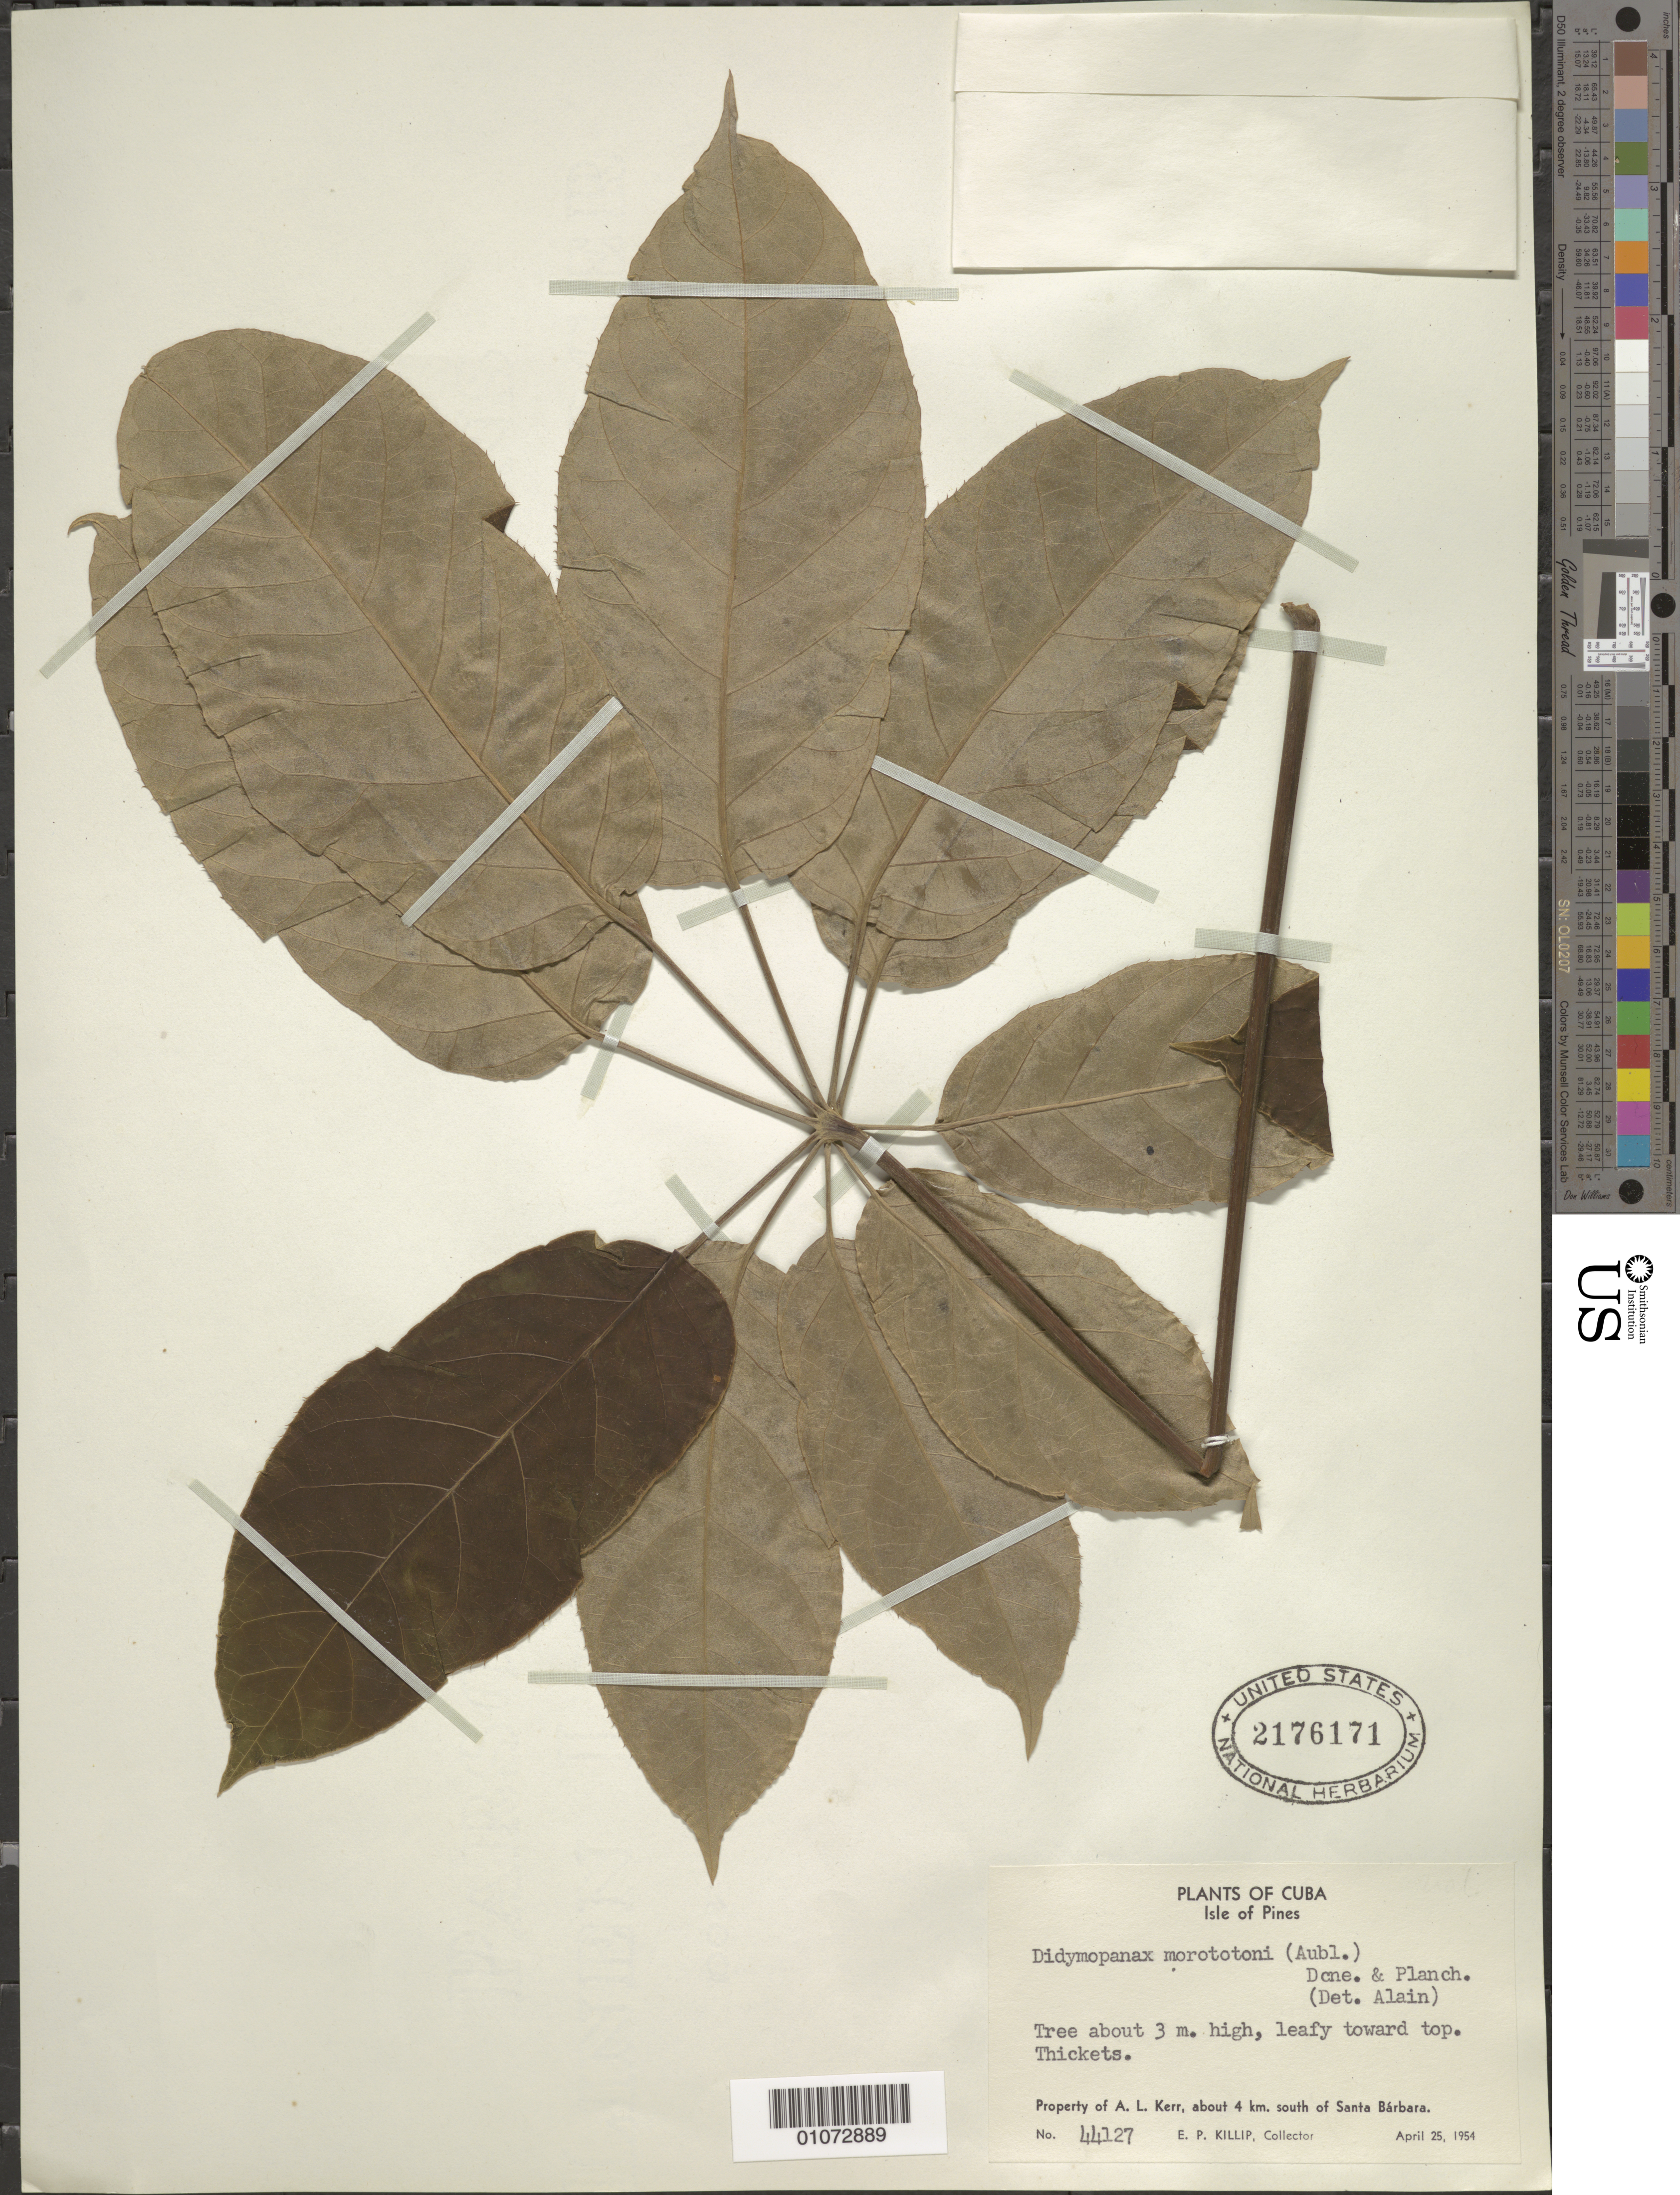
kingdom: Plantae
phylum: Tracheophyta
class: Magnoliopsida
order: Apiales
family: Araliaceae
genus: Didymopanax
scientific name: Didymopanax morototoni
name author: (Aubl.) Decne. & Planch.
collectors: E. P. Killip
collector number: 44127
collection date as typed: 25 Apr 1954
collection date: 1954-04-25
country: Cuba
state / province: Isla de La Juventud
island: Isla de la Juventud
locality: Property of A L Kerr, about 4 km south of Santa Barbara, thickets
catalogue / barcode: US 2176171